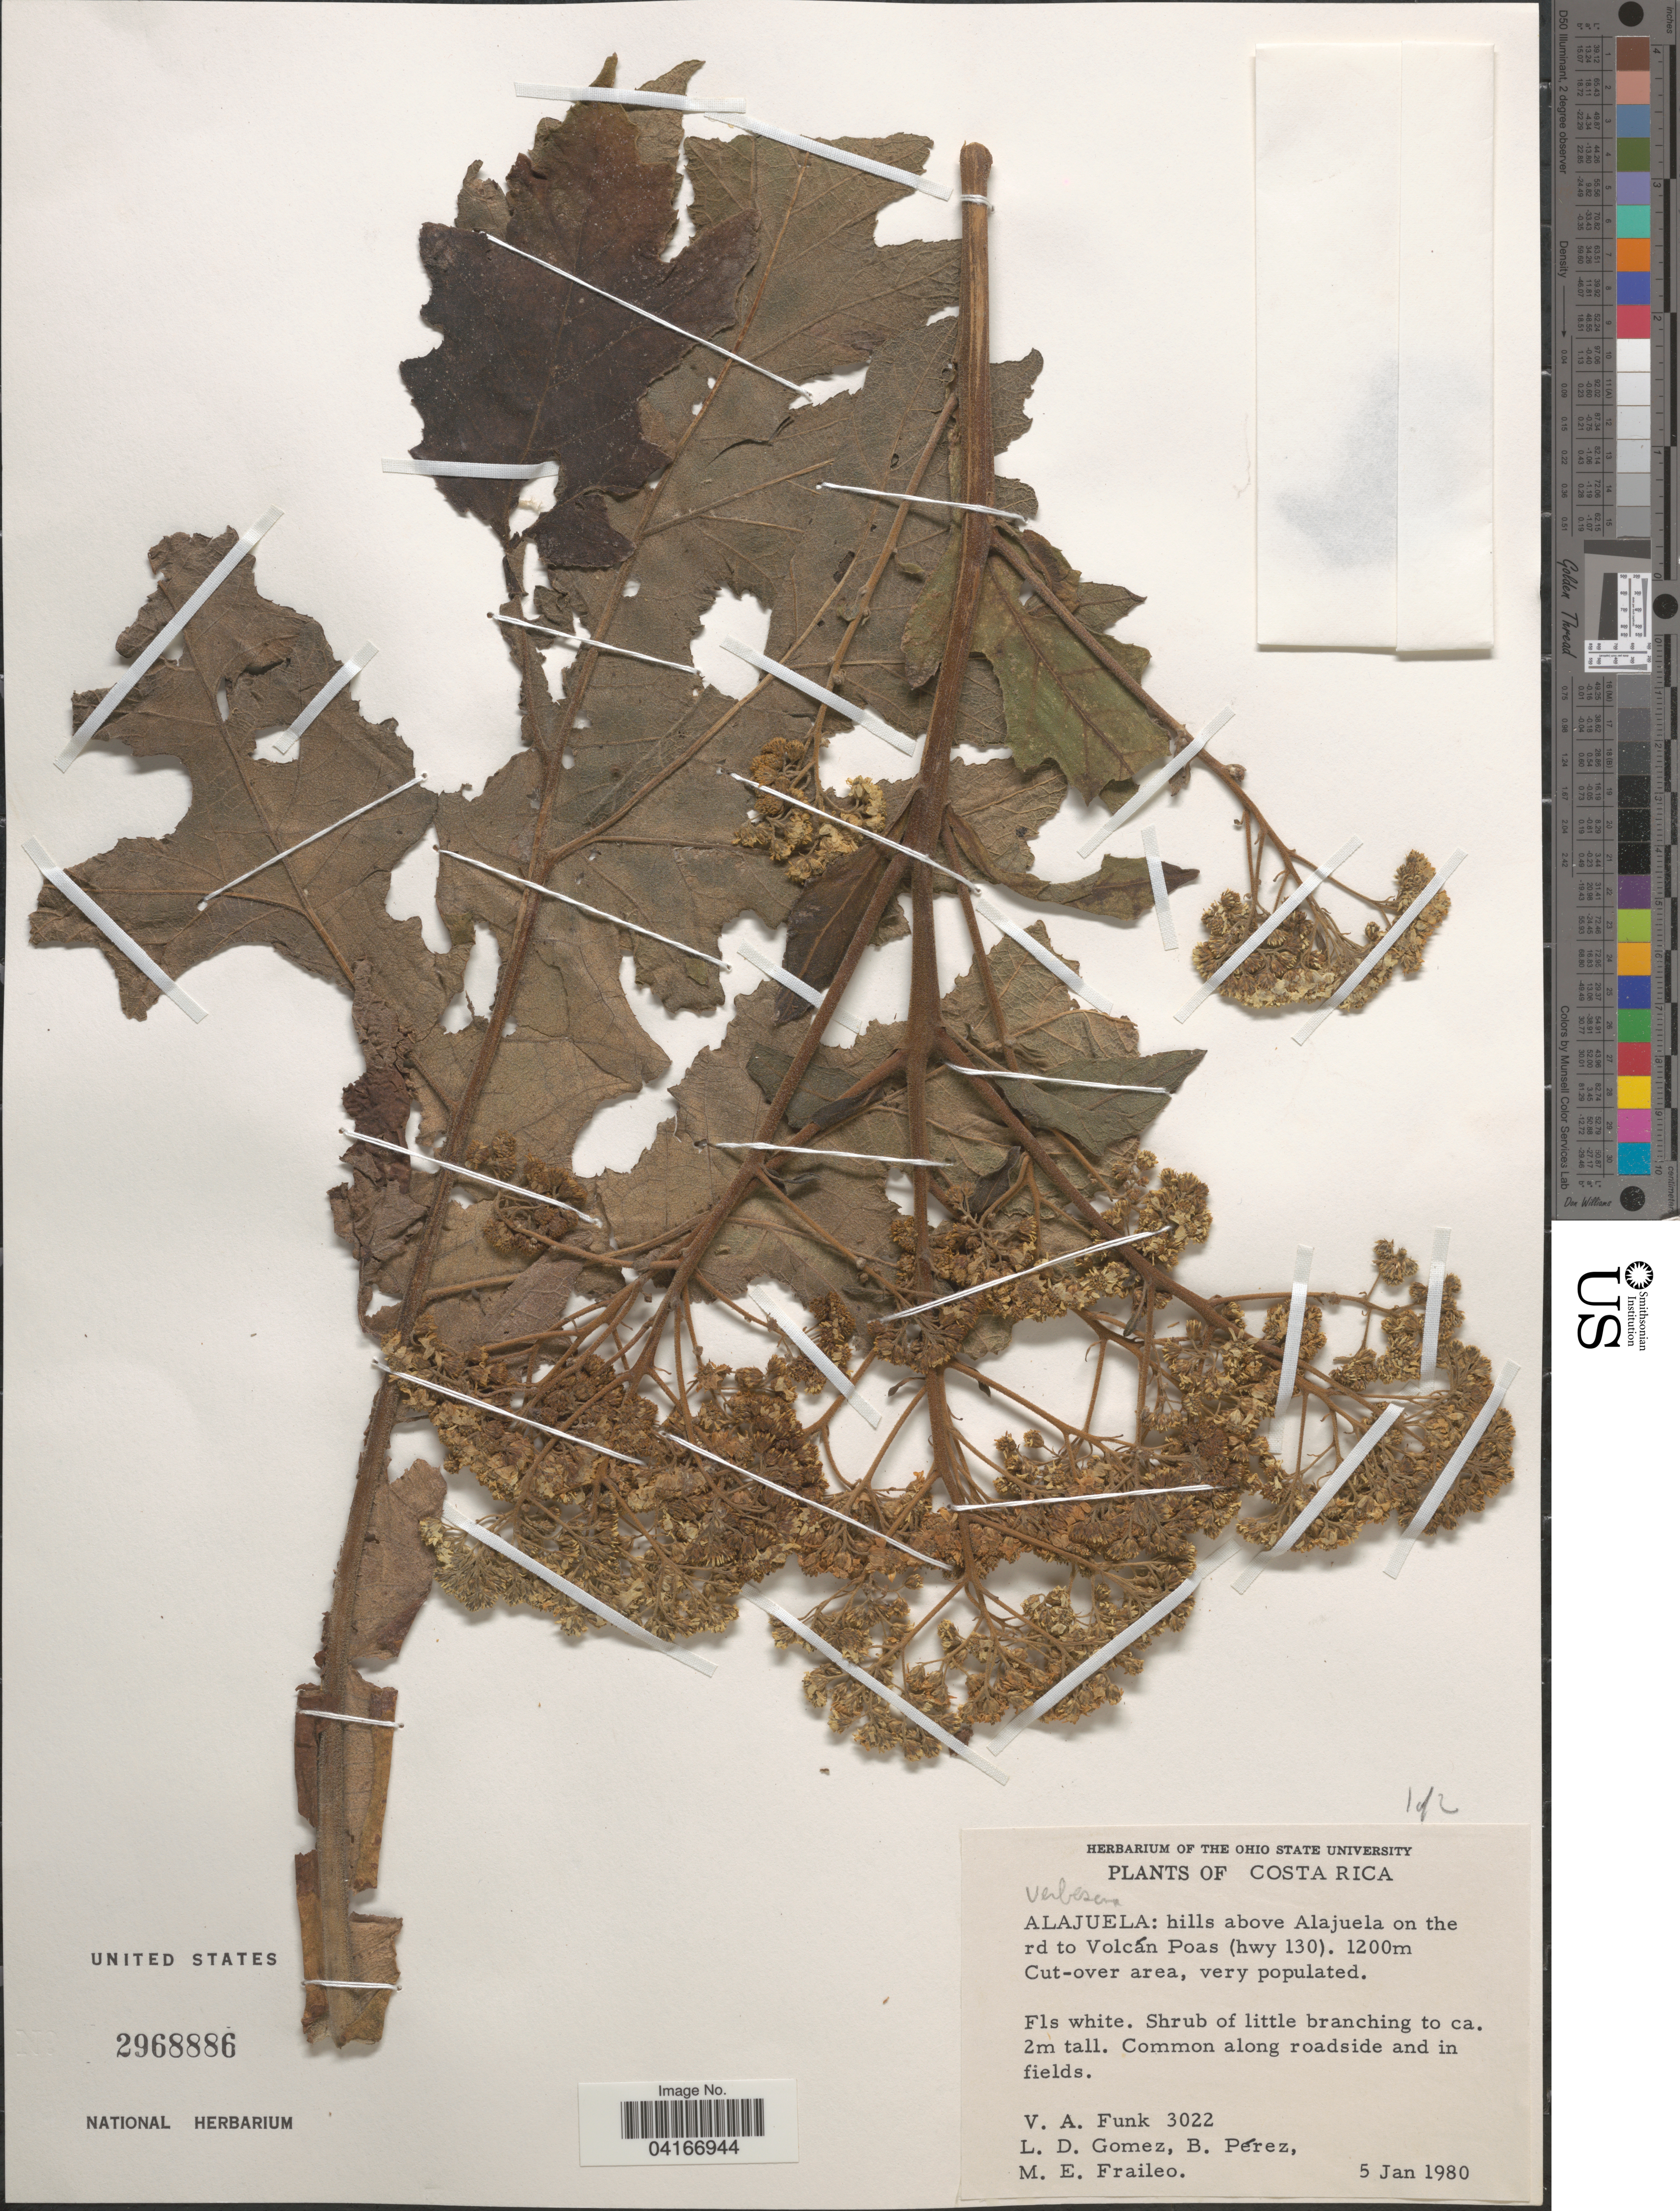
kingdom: Plantae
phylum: Tracheophyta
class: Magnoliopsida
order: Asterales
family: Asteraceae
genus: Verbesina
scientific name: Verbesina sp.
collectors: V. Funk, L. D. Gómez, B. Pérez & M. Fraileo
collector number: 3022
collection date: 1980-01-05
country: Costa Rica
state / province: Alajuela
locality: Hills above Alajuela on the rd to Volcán Poas (hwy 130).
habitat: Common along roadside and in fields.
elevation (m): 1200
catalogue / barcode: US 2968886